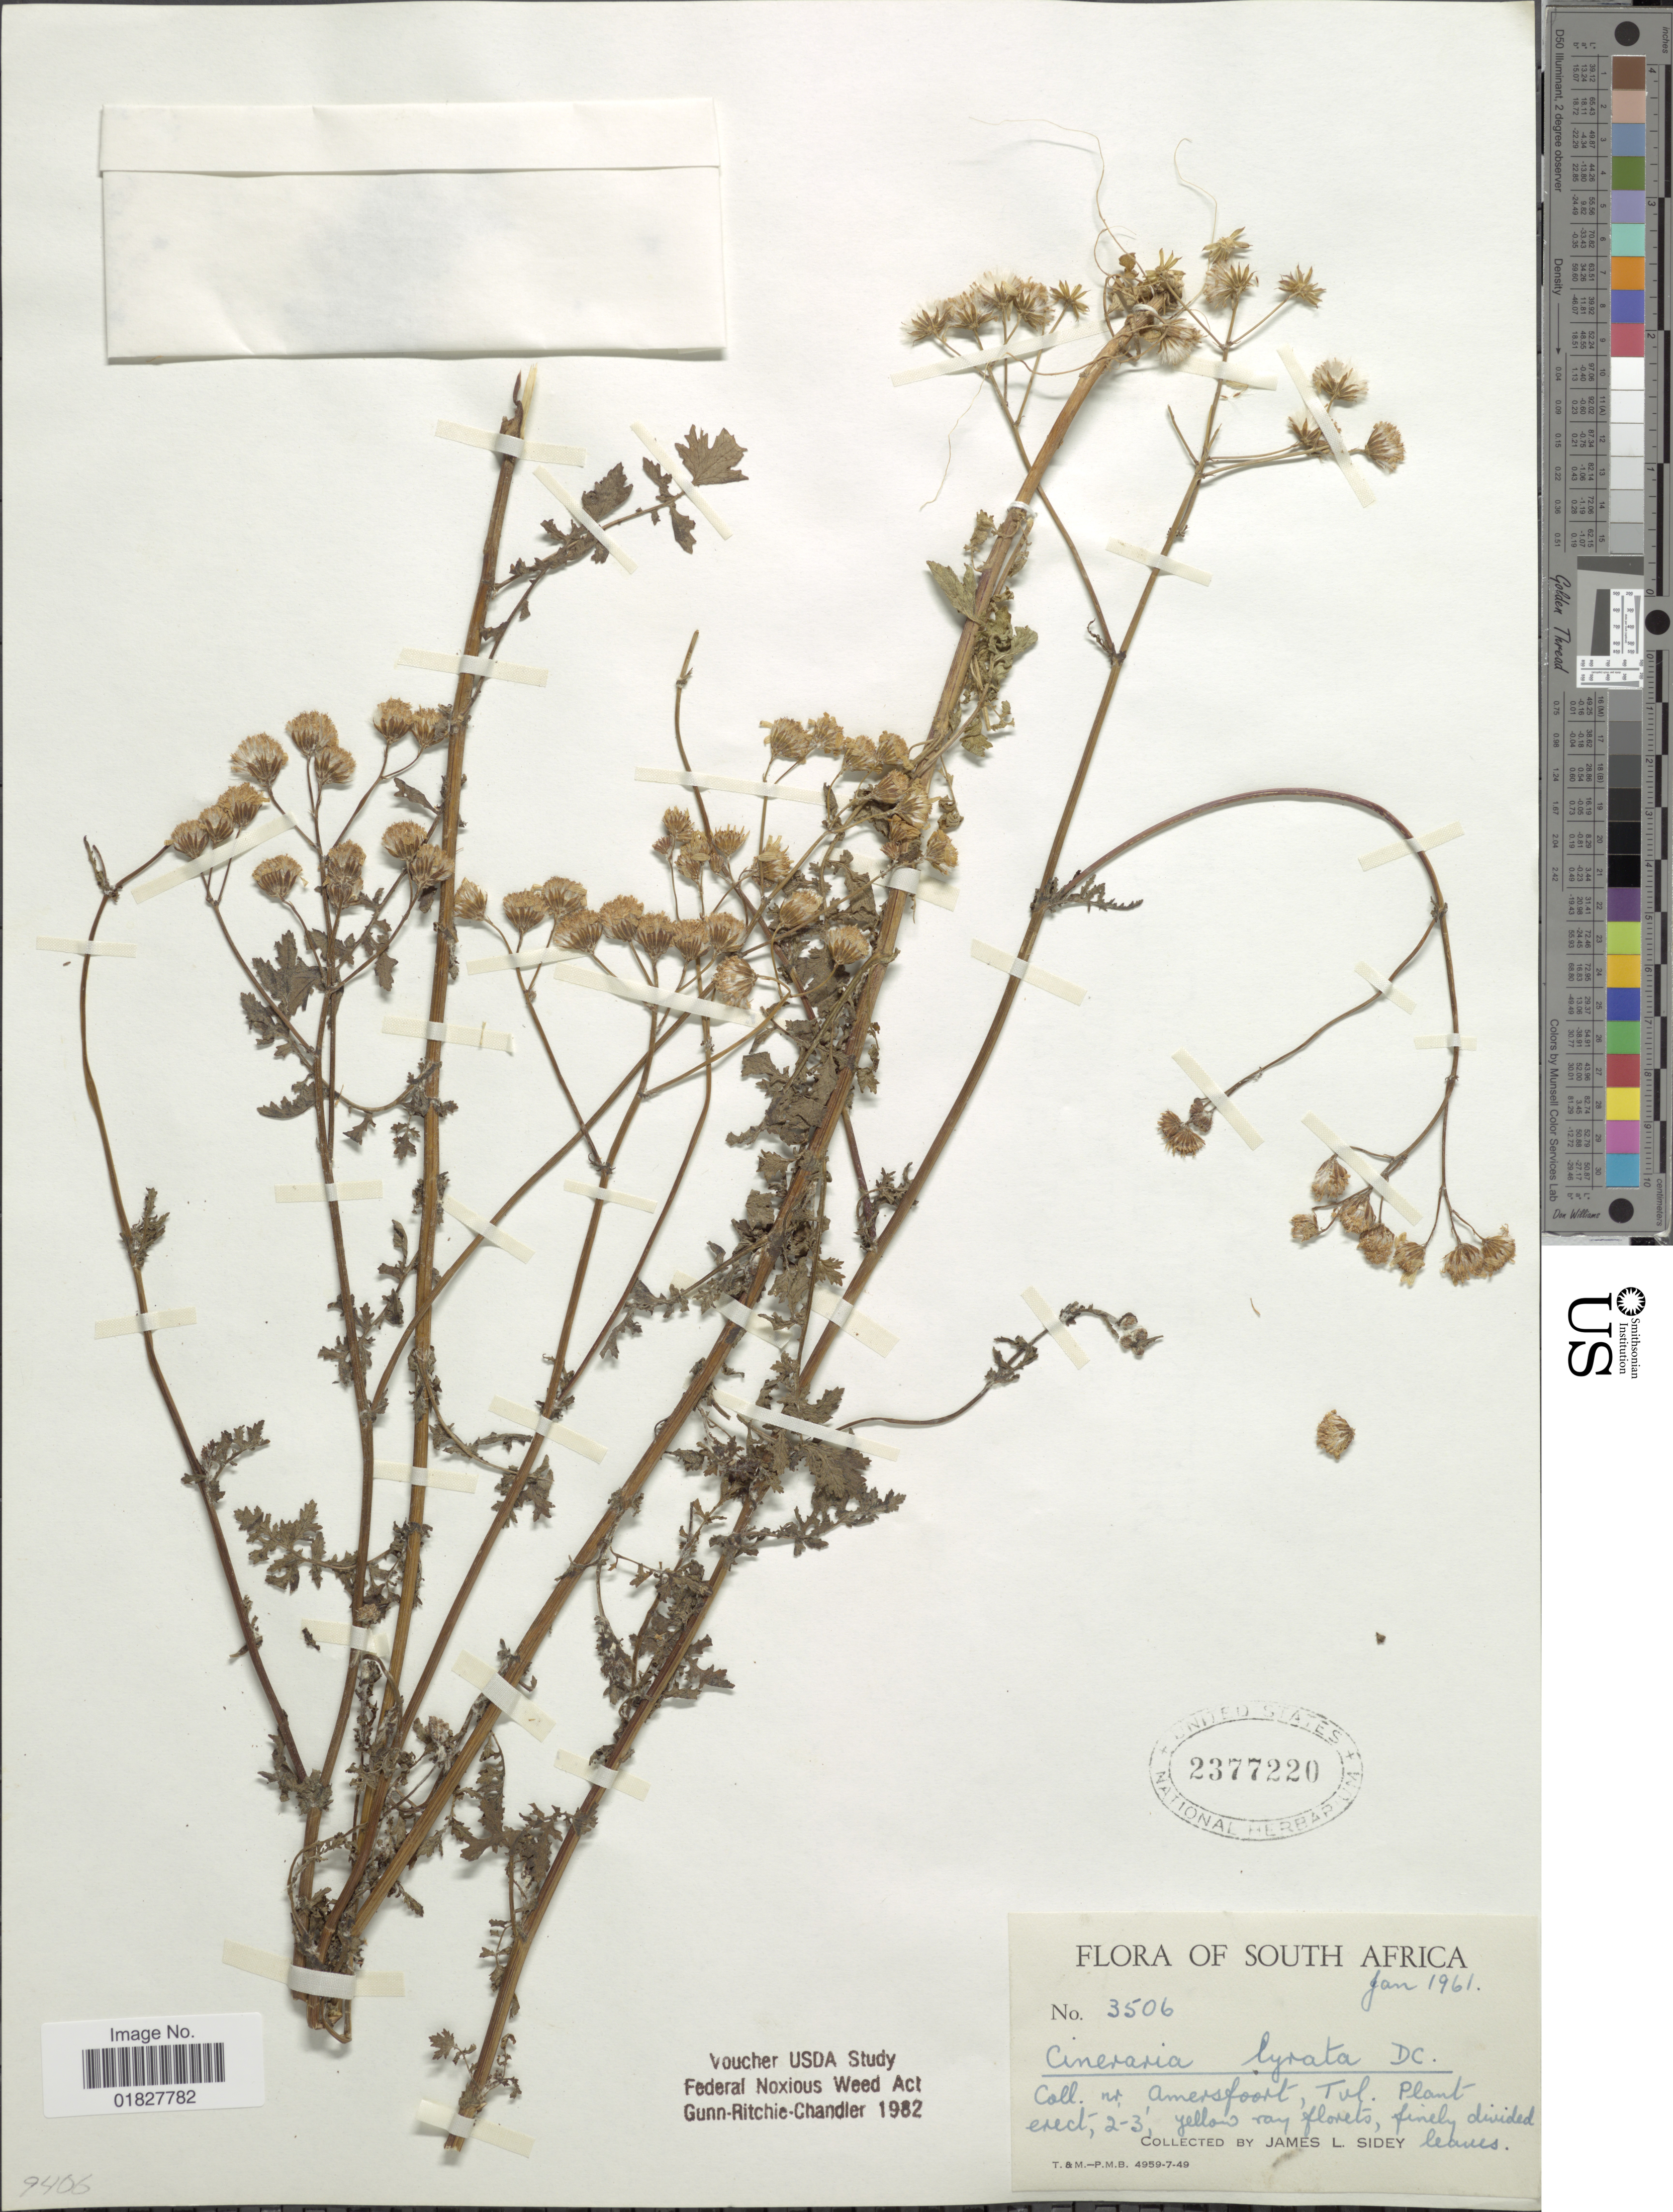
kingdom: Plantae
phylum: Tracheophyta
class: Magnoliopsida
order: Asterales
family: Asteraceae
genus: Cineraria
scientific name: Cineraria lyrata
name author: DC.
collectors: J. L. Sidey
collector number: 3506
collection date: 1961-01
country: South Africa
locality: Nr. Amersfoort, Tvl.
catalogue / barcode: US 2377220